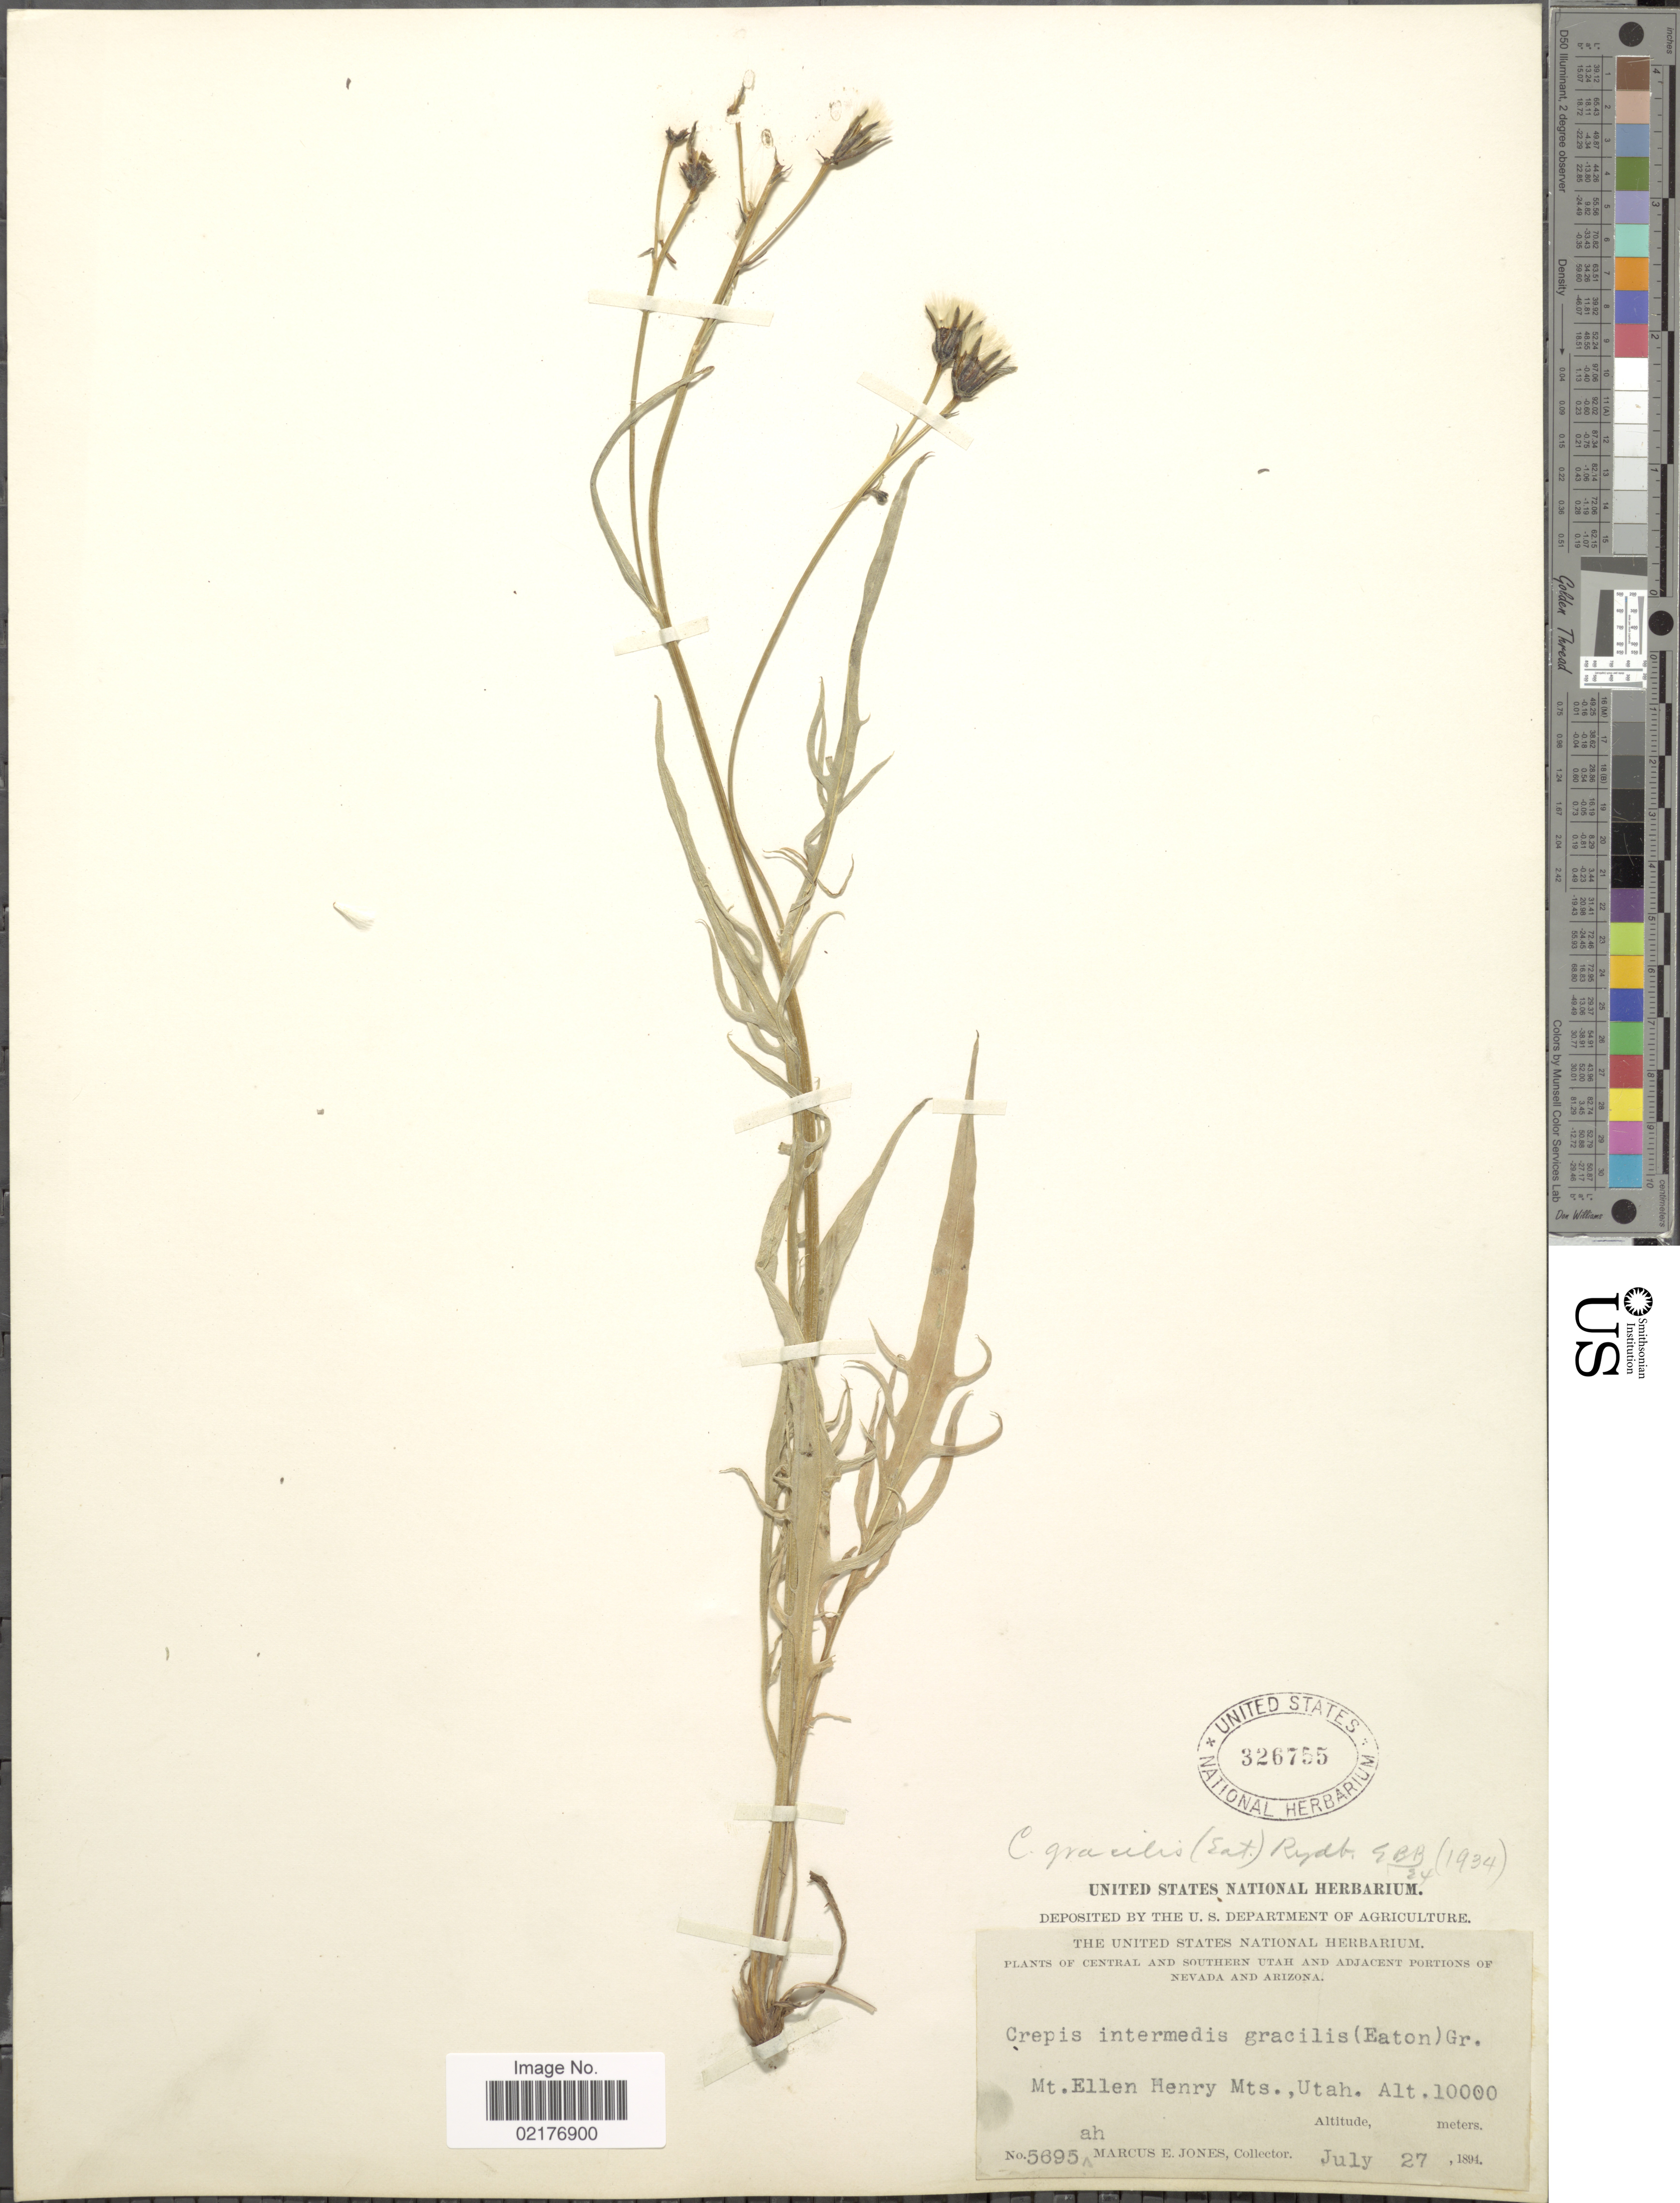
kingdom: Plantae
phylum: Tracheophyta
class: Magnoliopsida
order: Asterales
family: Asteraceae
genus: Crepis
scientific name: Crepis atribarba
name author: A. Heller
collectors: M. E. Jones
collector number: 5995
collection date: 1894-07-27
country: United States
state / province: Utah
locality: Mt. Ellen Henry Mts., Utah. Central and Southern Utah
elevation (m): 10000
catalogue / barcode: US 326755